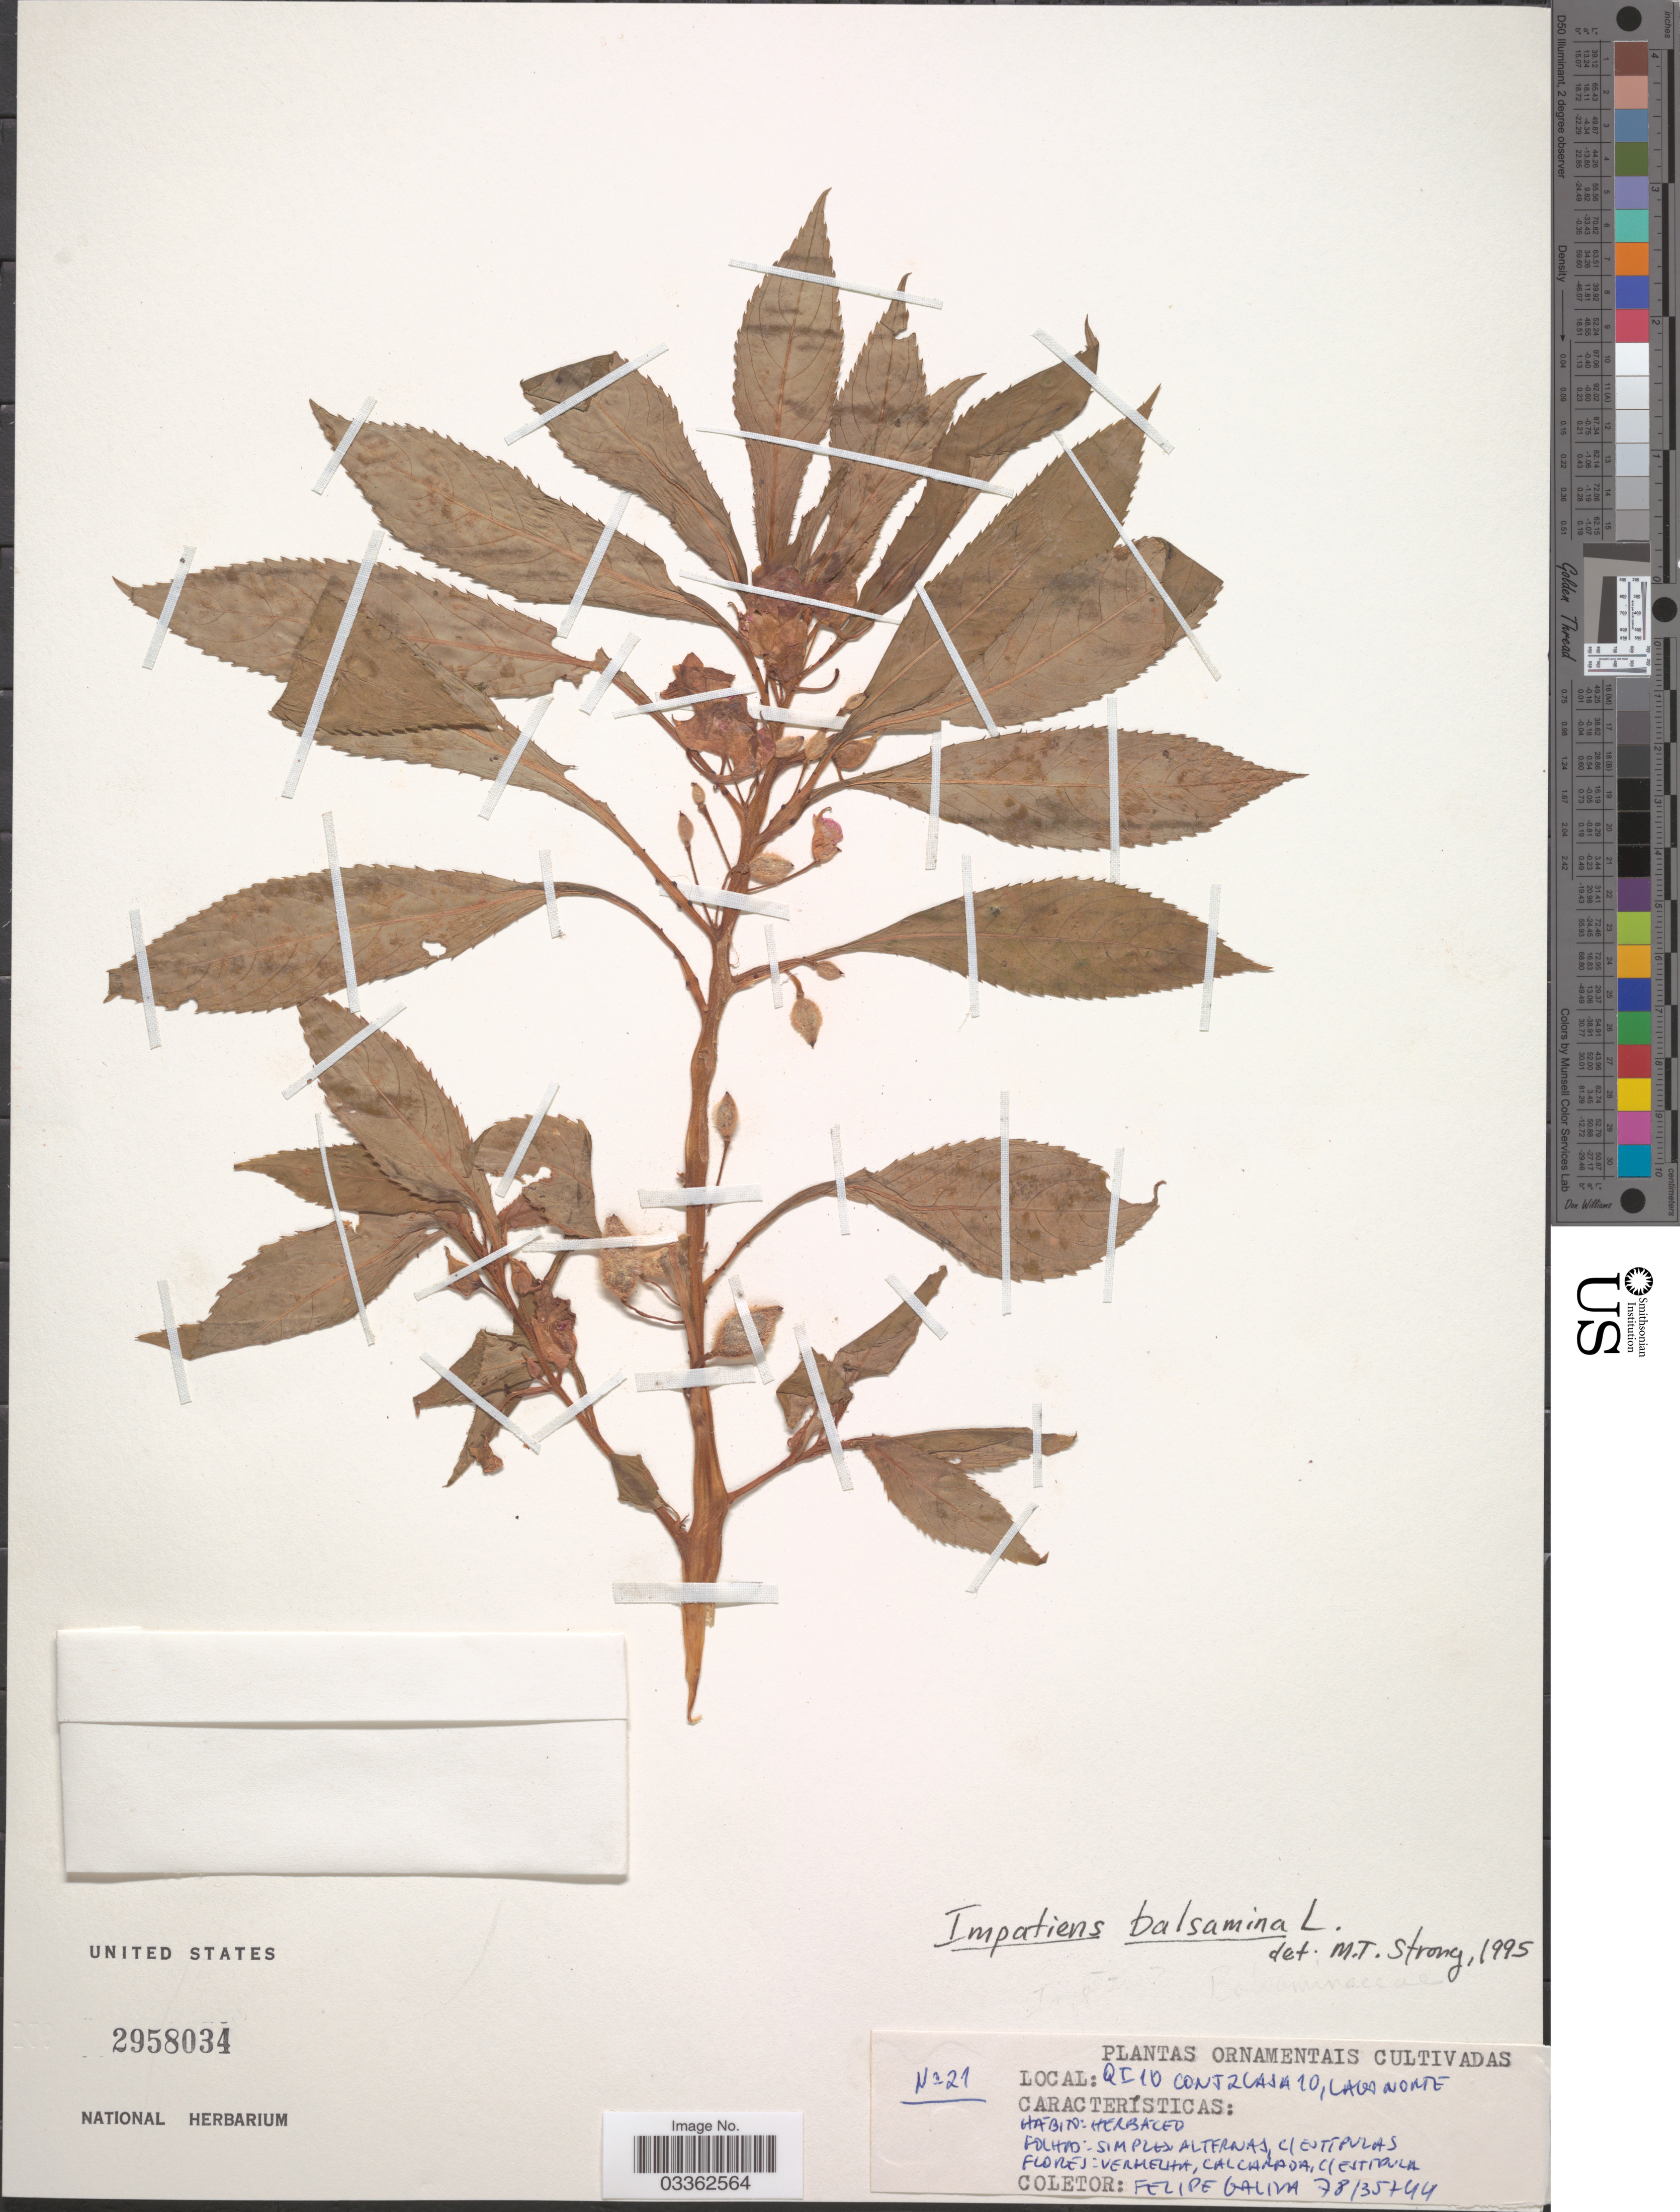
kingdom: Plantae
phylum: Tracheophyta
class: Magnoliopsida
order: Ericales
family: Balsaminaceae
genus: Impatiens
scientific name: Impatiens balsamina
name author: L.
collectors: F. Galiva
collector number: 78135744/21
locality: QI 10 Constzcasa 10, Lava Nomte. [interpreted]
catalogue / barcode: US 2958034